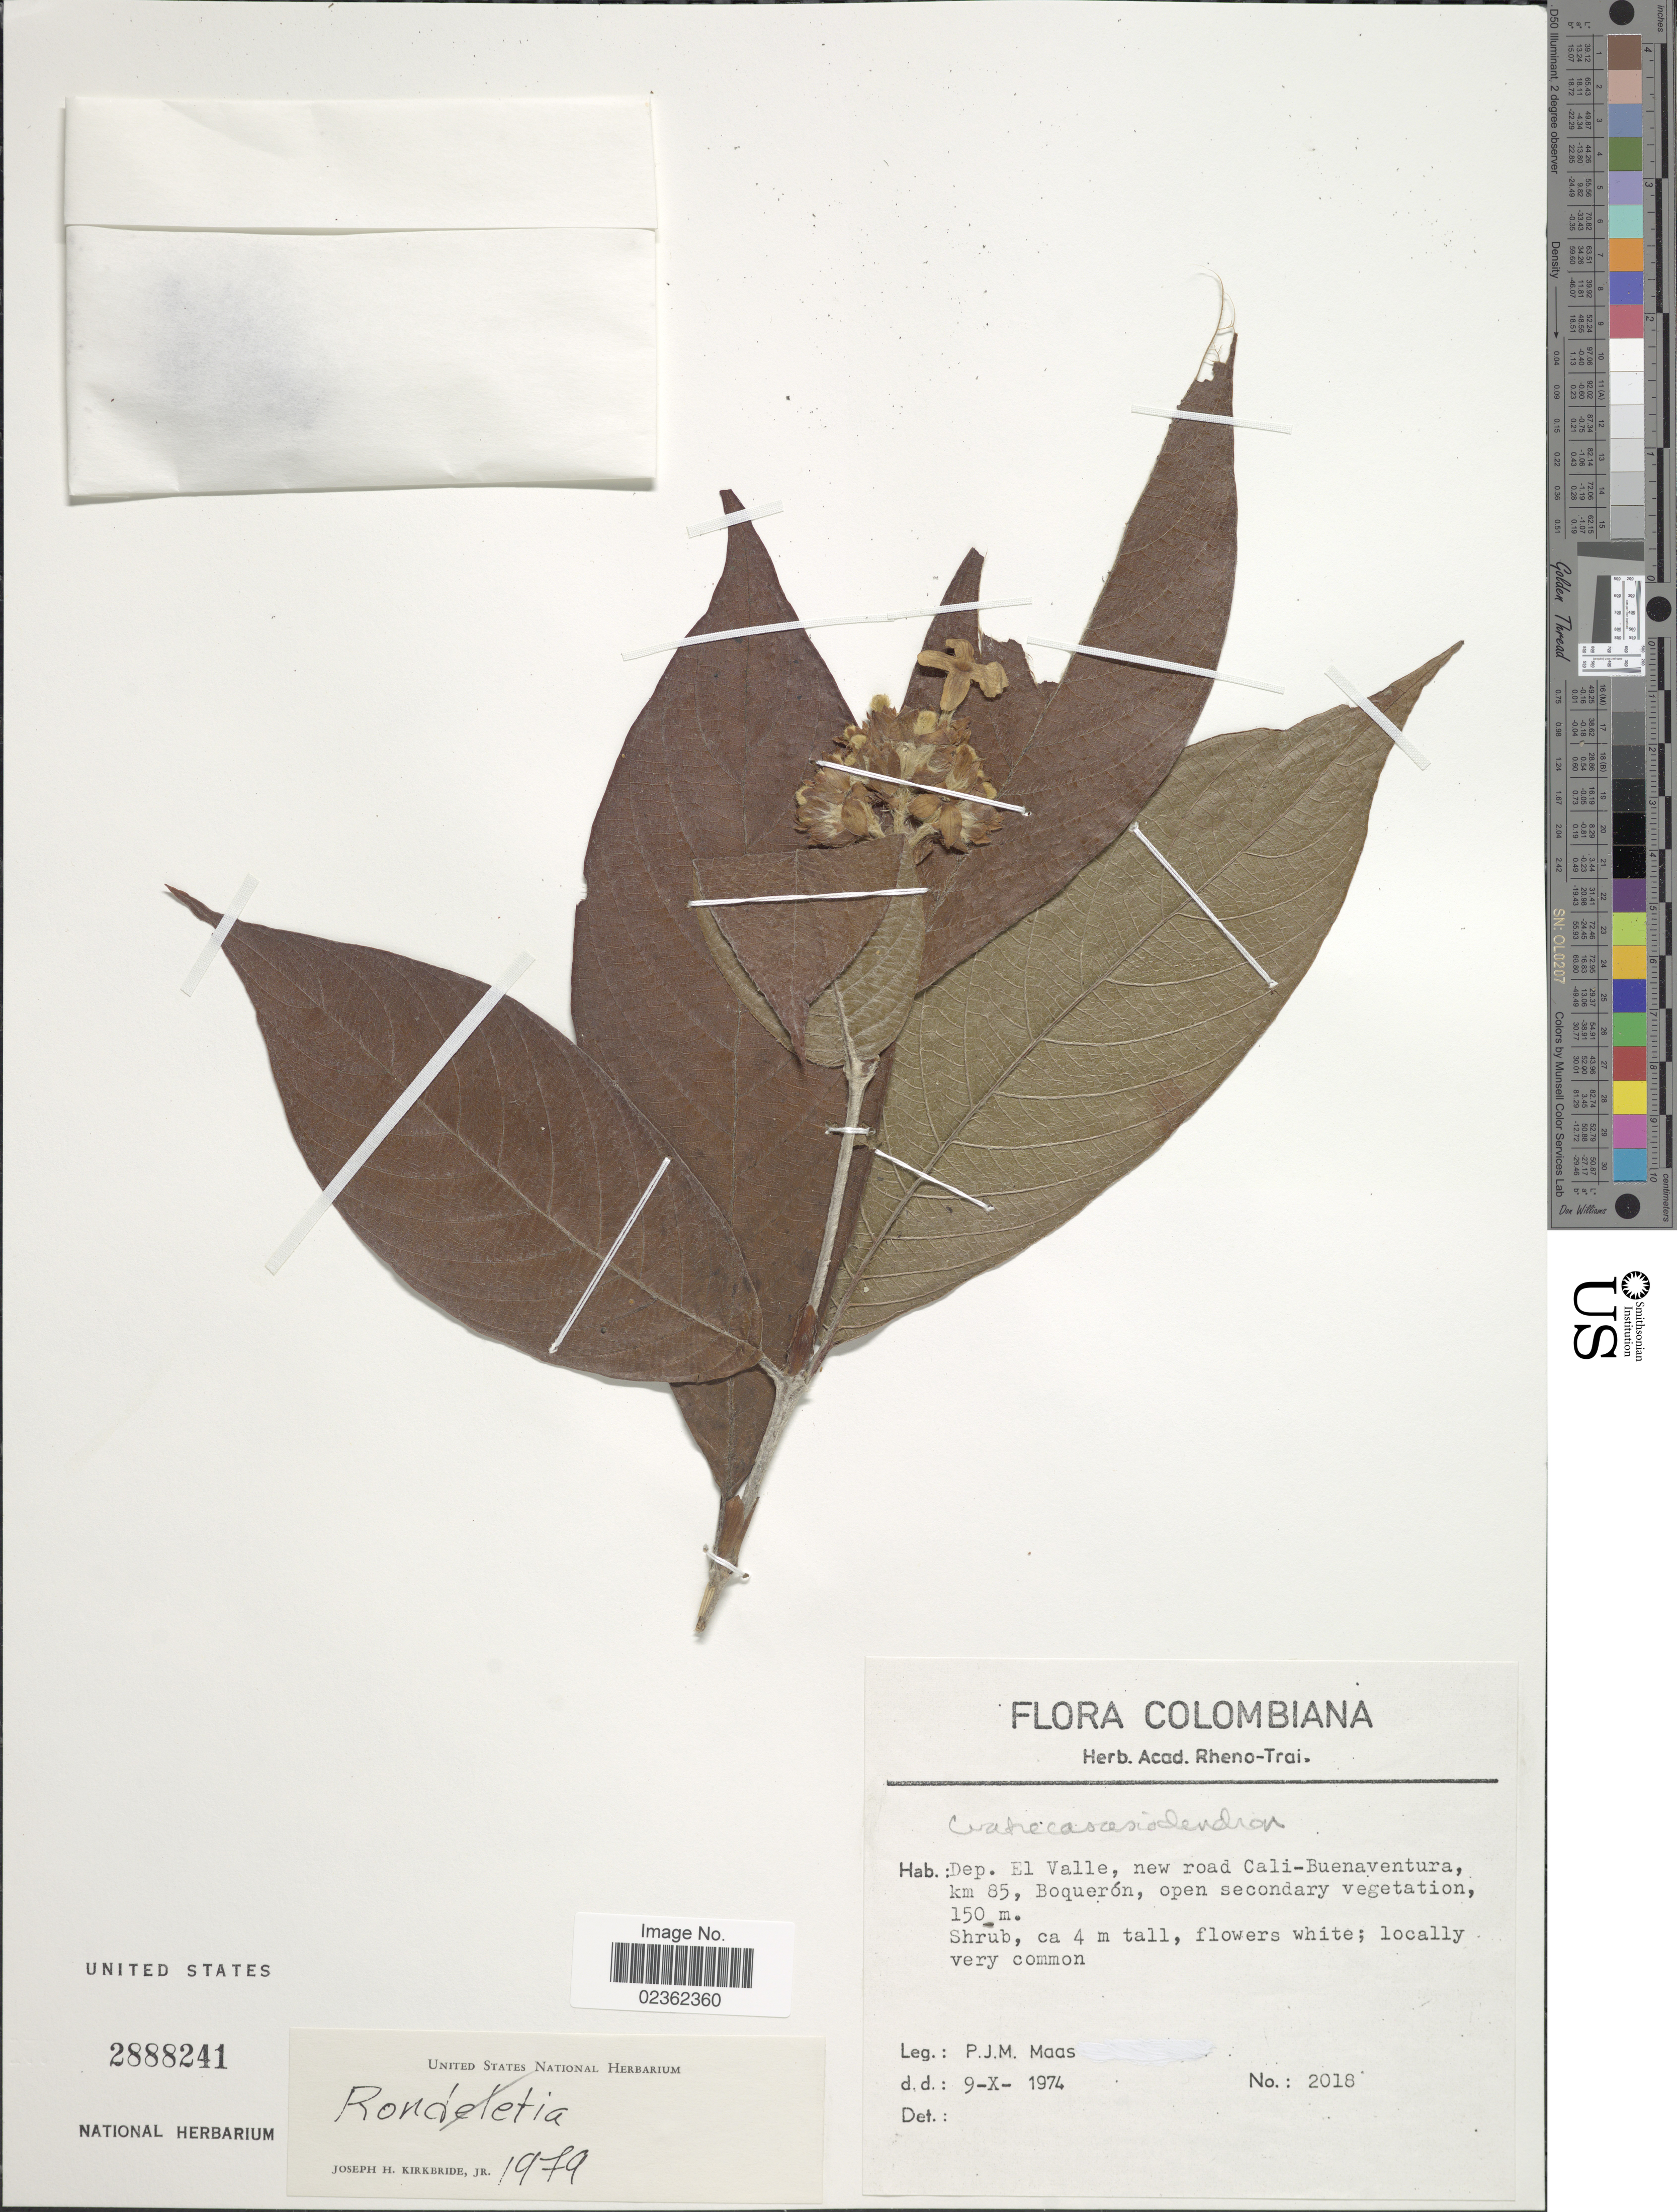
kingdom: Plantae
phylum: Tracheophyta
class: Magnoliopsida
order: Gentianales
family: Rubiaceae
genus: Cuatrecasasiodendron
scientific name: Cuatrecasasiodendron sp.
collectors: P. Maas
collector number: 2018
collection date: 1974-10-09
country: Colombia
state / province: Valle del Cauca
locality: Dep. El Valle, new road Cali-Buenaventura, km 85, Boqueron, open secondary vegetation.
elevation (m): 150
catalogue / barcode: US 2888241